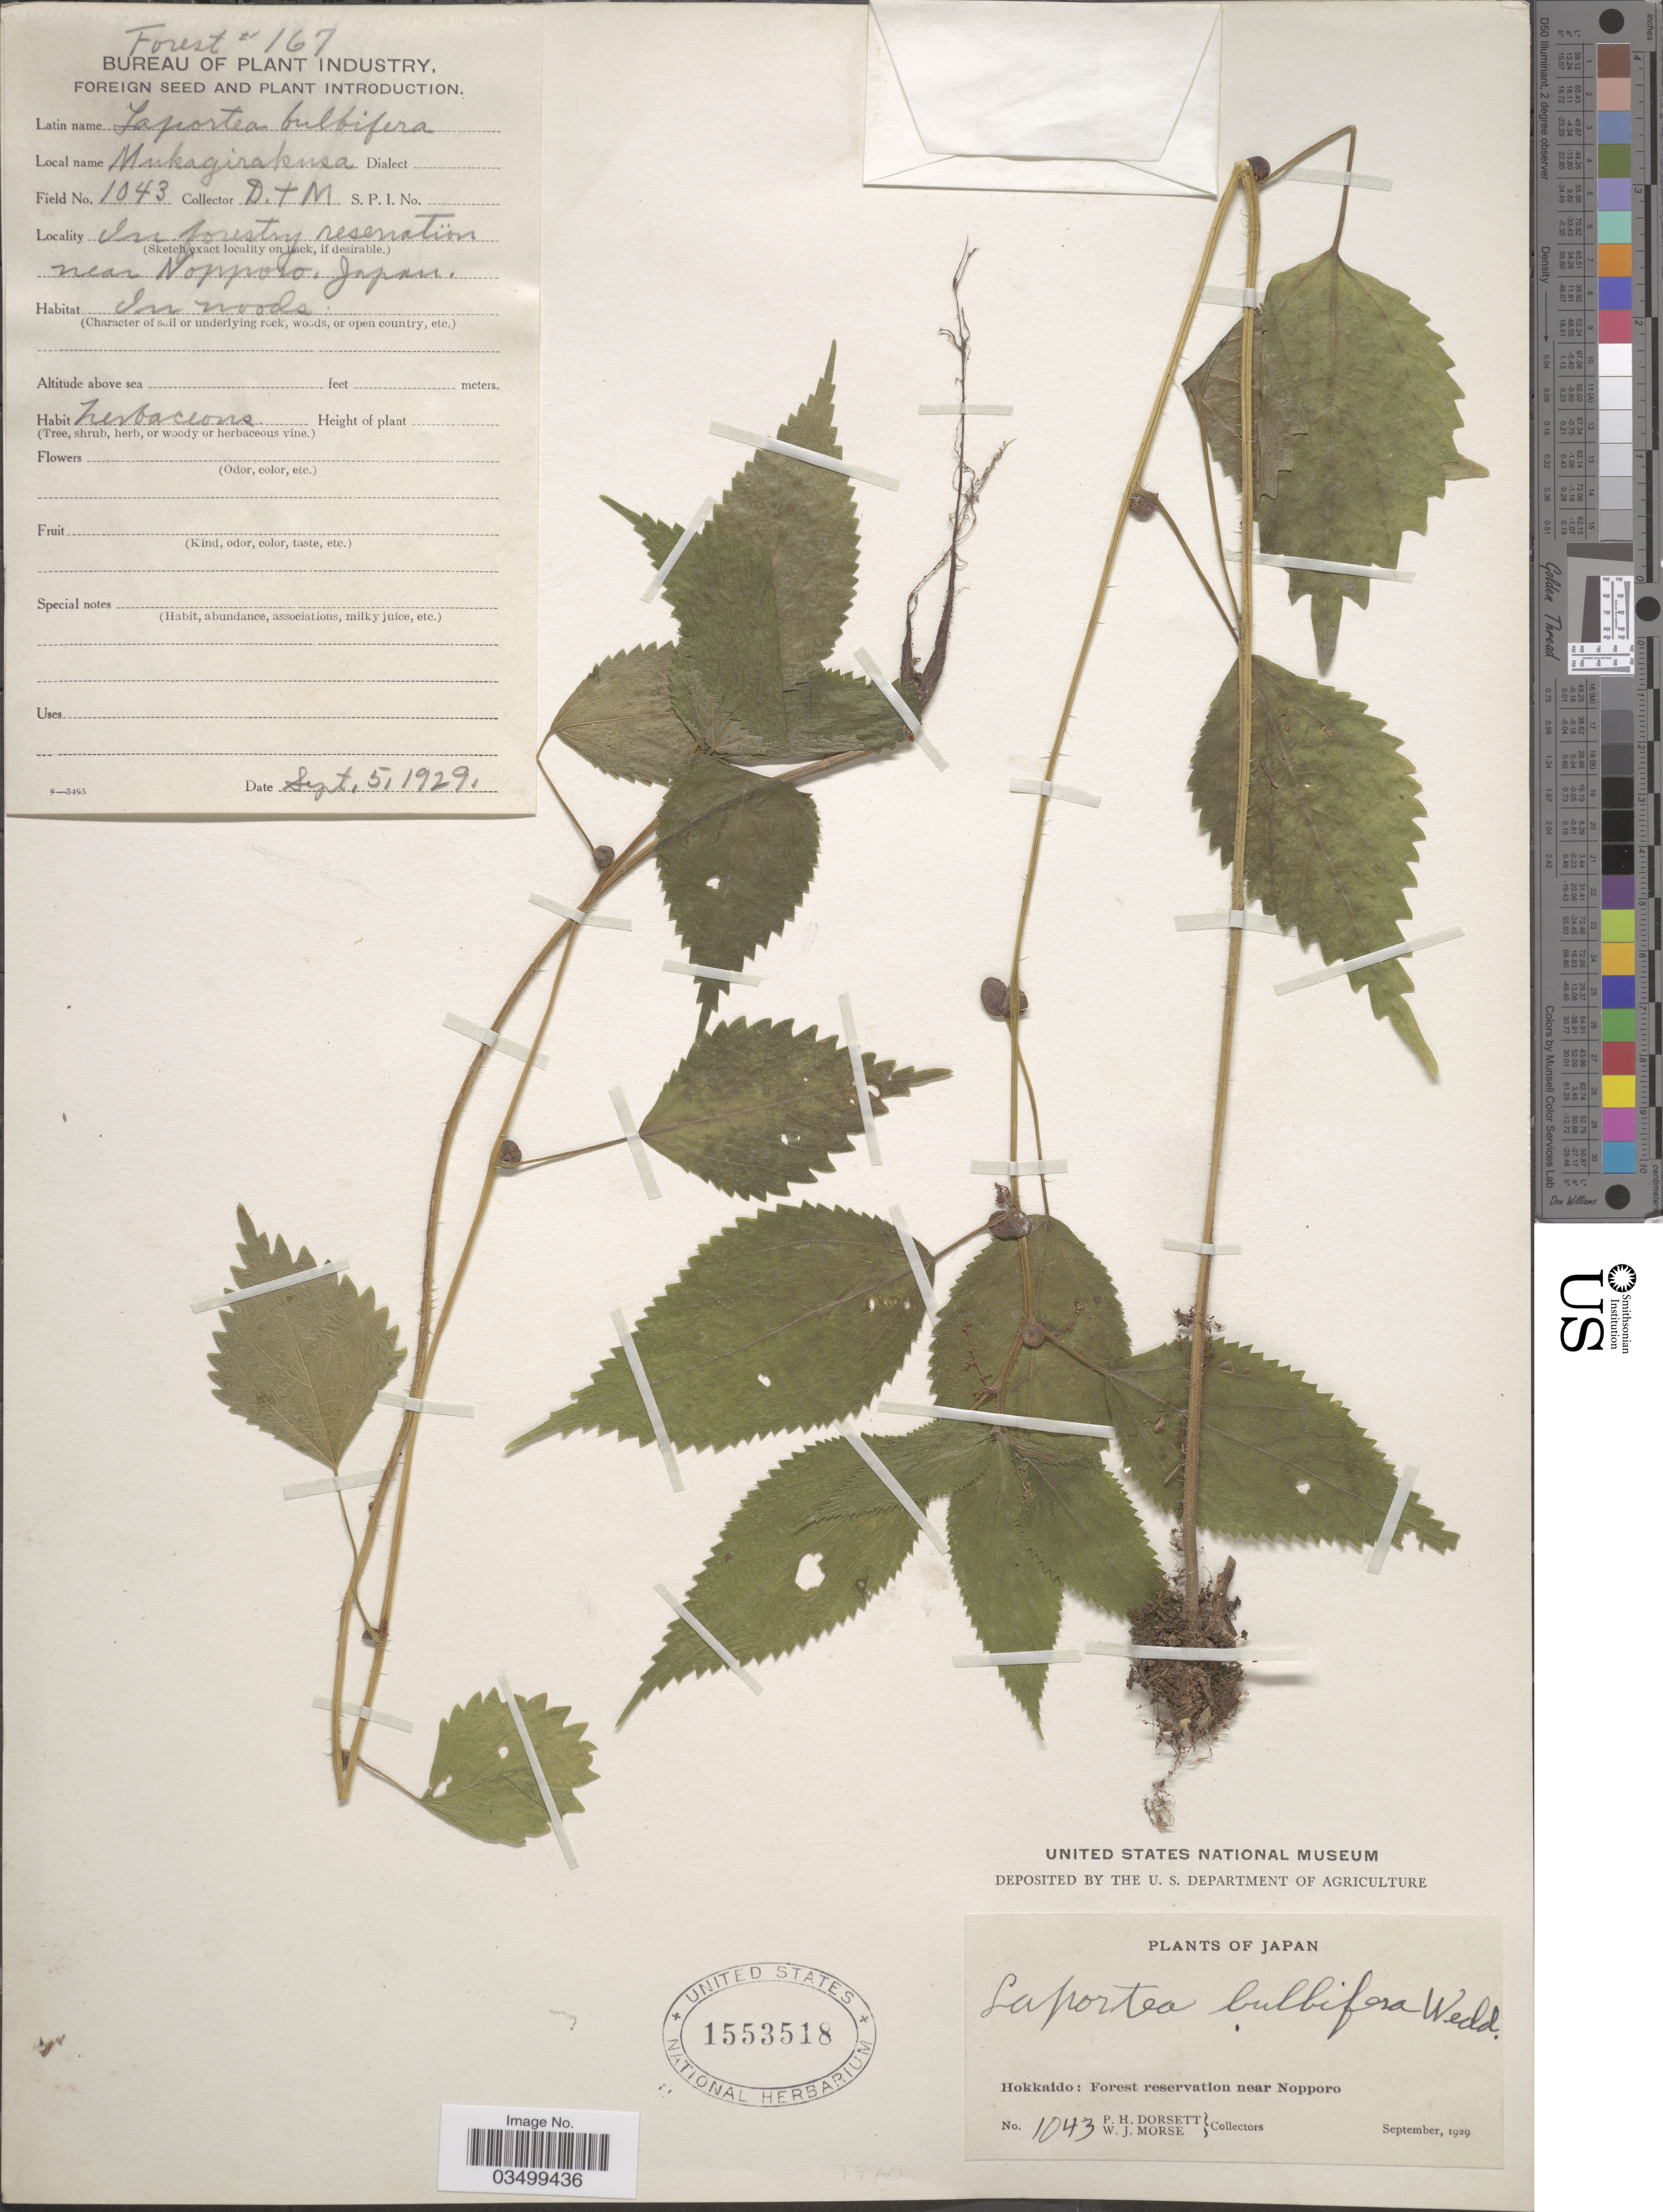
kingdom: Plantae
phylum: Tracheophyta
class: Magnoliopsida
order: Rosales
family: Urticaceae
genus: Laportea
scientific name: Laportea bulbifera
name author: (Siebold & Zucc.) Wedd.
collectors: P. H. Dorsett & W. J. Morse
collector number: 1043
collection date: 1929-09-05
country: Japan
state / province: Hokkaidō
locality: Forest reservation near Nopporo. In foresting reservation near Nopporo, Japan.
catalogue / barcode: US 1553518